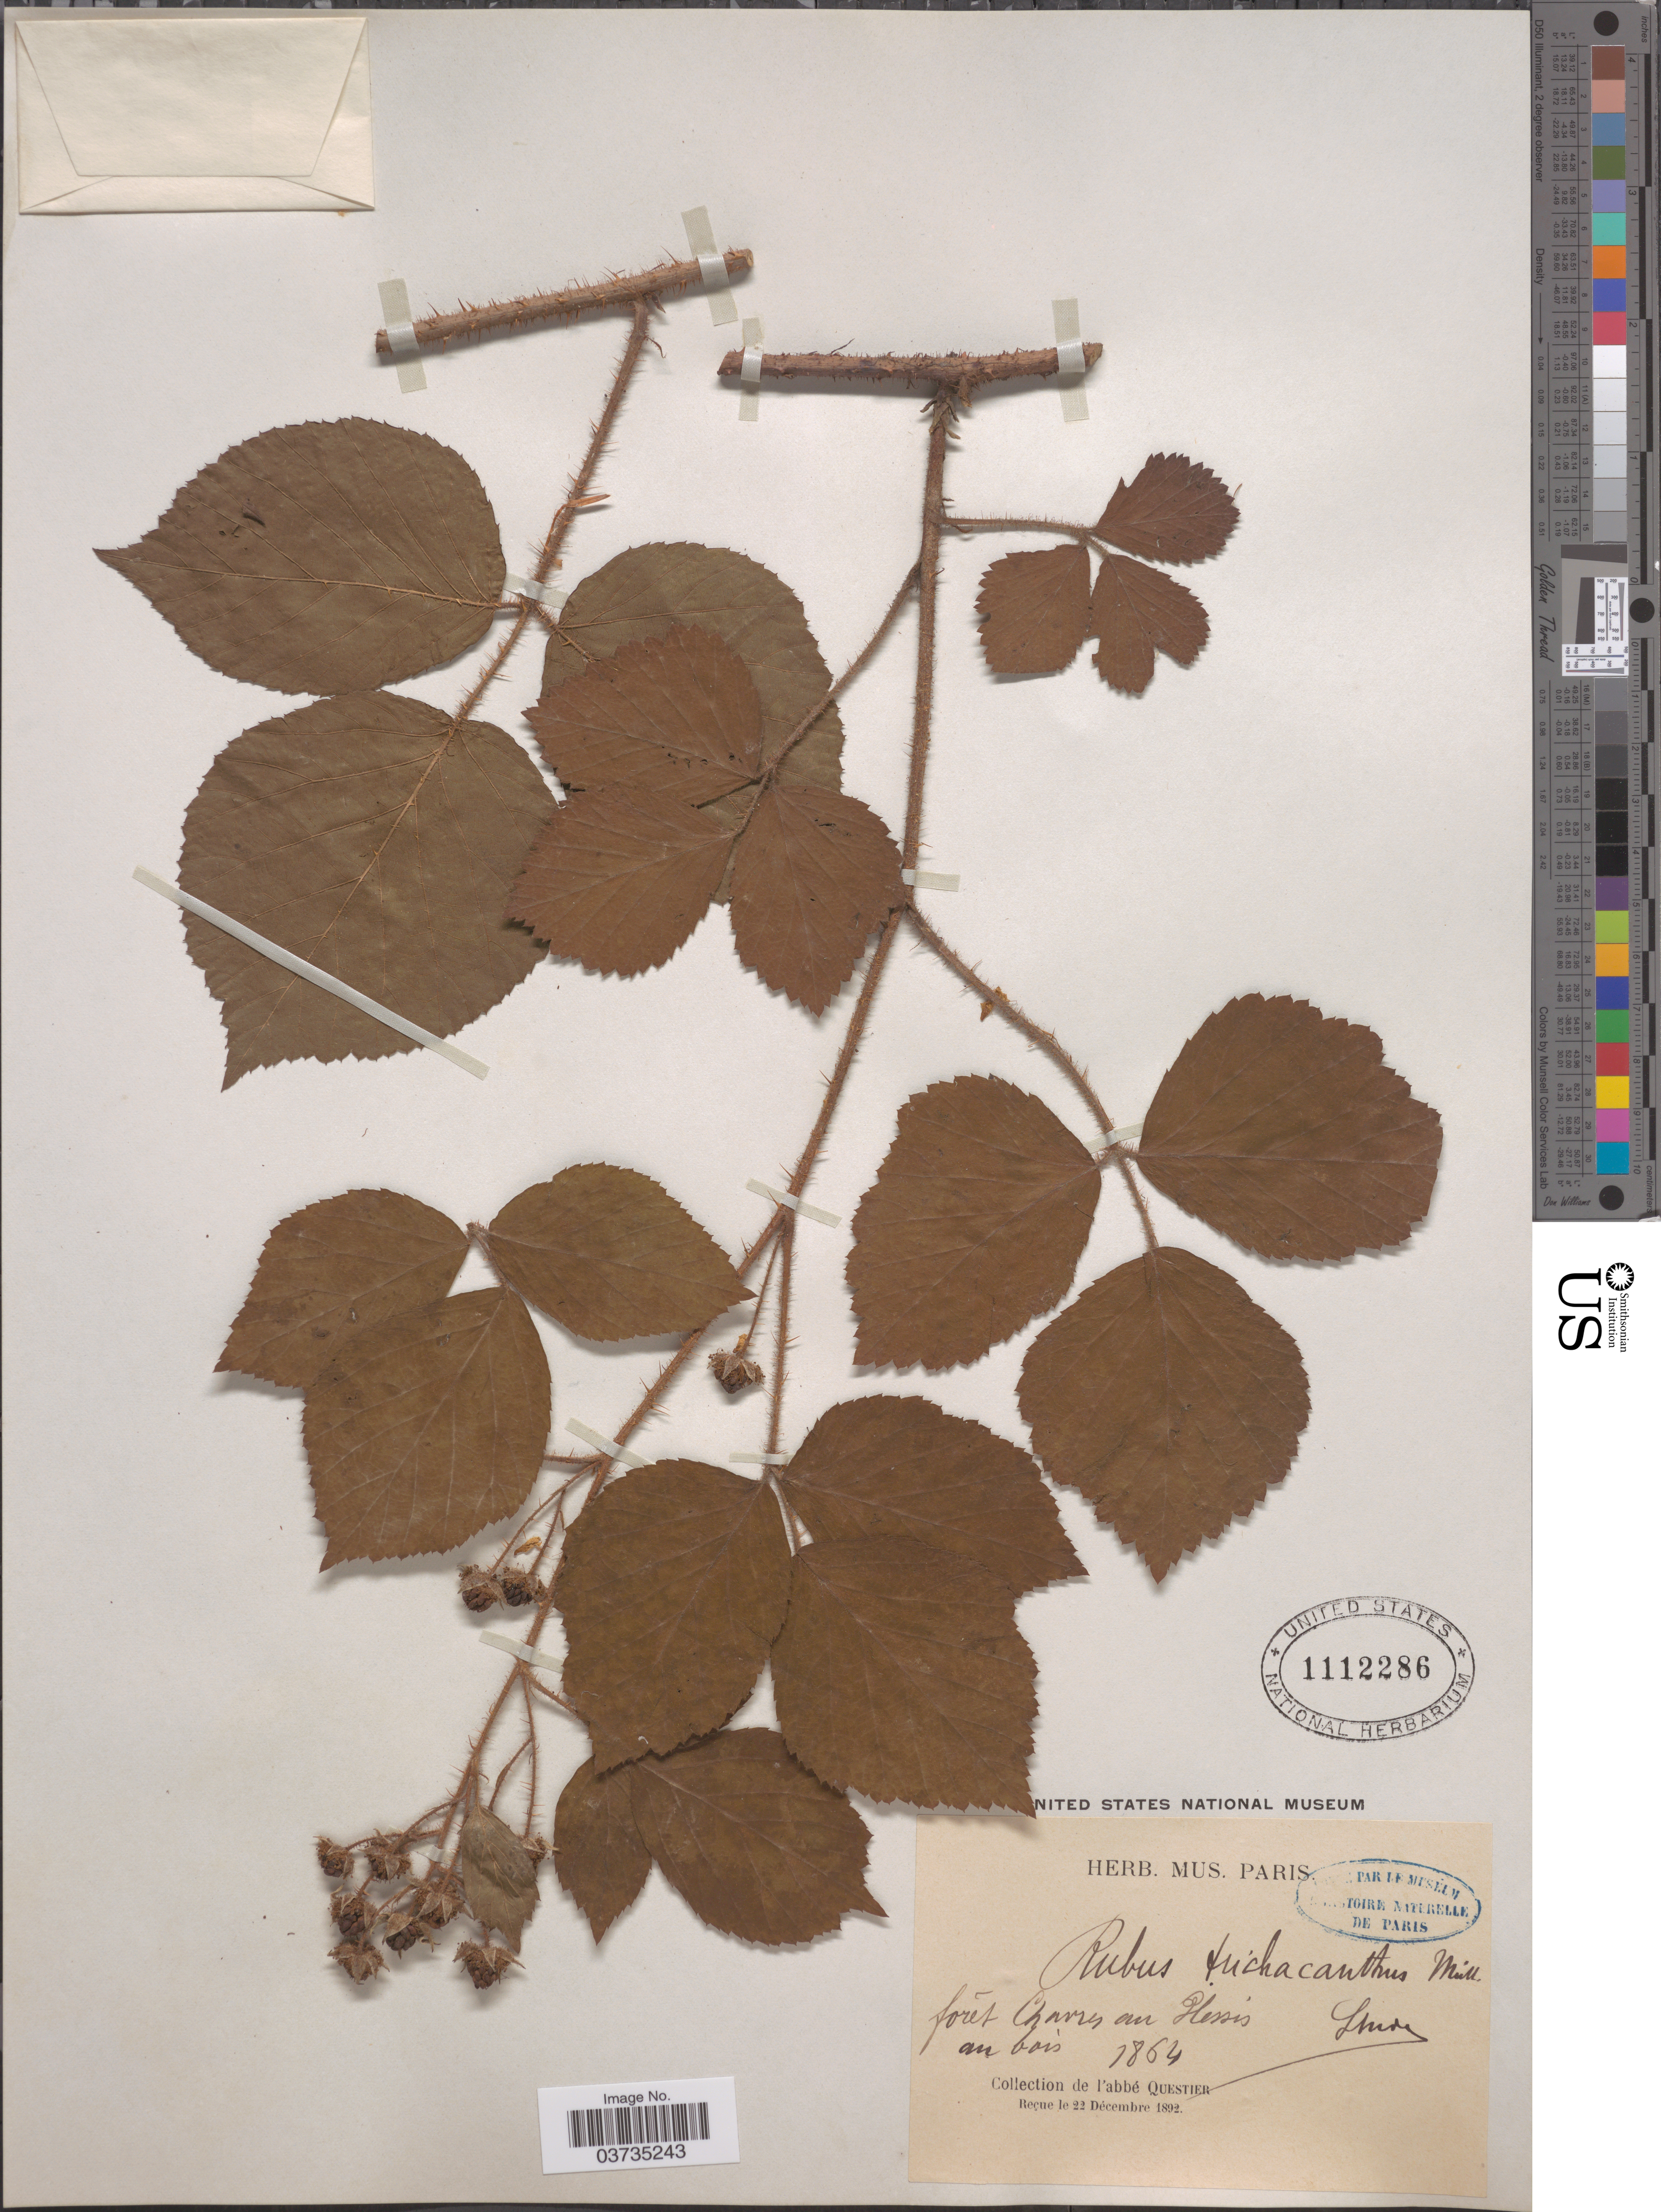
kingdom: Plantae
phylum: Tracheophyta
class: Magnoliopsida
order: Rosales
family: Rosaceae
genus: Rubus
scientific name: Rubus trichacanthus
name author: P.J. Müll.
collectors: A. Questier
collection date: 1864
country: France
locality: Forêt Chavres au Plessis au bois.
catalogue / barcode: US 1112286